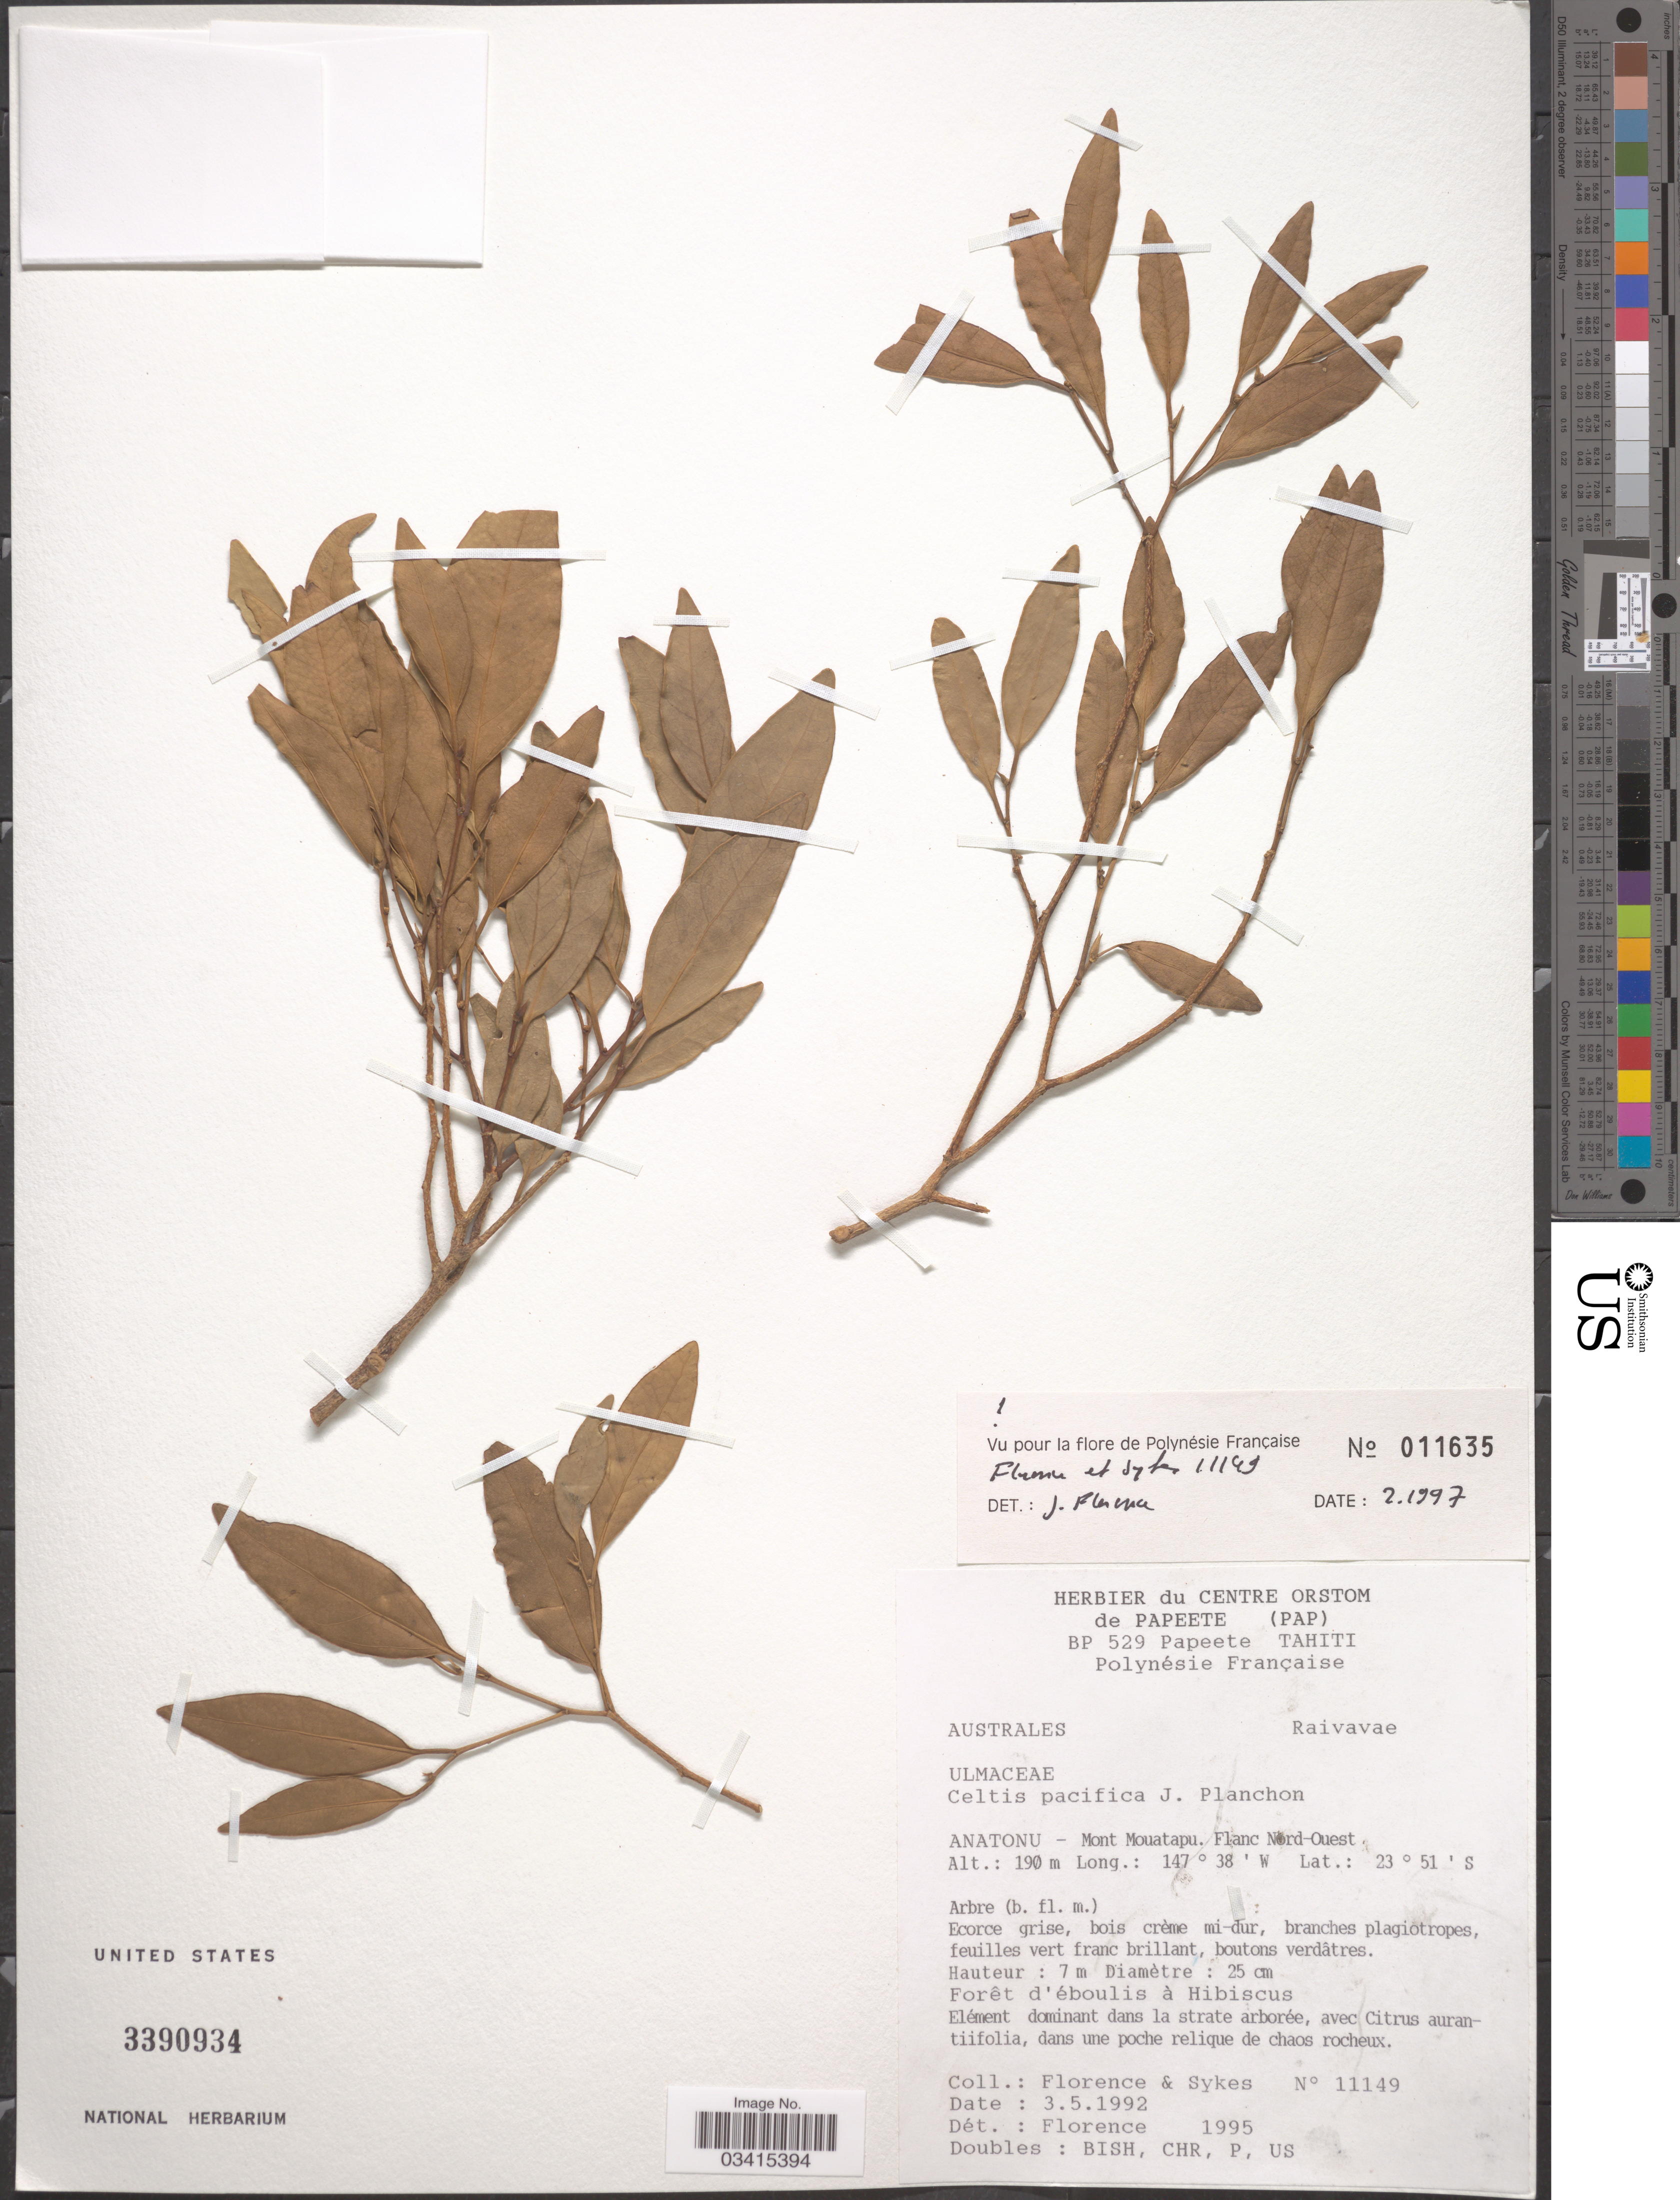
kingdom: Plantae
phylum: Tracheophyta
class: Magnoliopsida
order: Rosales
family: Cannabaceae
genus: Celtis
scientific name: Celtis pacifica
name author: Planch.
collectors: -. Florence & Sykes, --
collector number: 11149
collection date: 1992-05-03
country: French Polynesia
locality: Anatonu - Mont Mouatapu. Flanc Nord-Ouest.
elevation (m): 190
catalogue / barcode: US 3390934